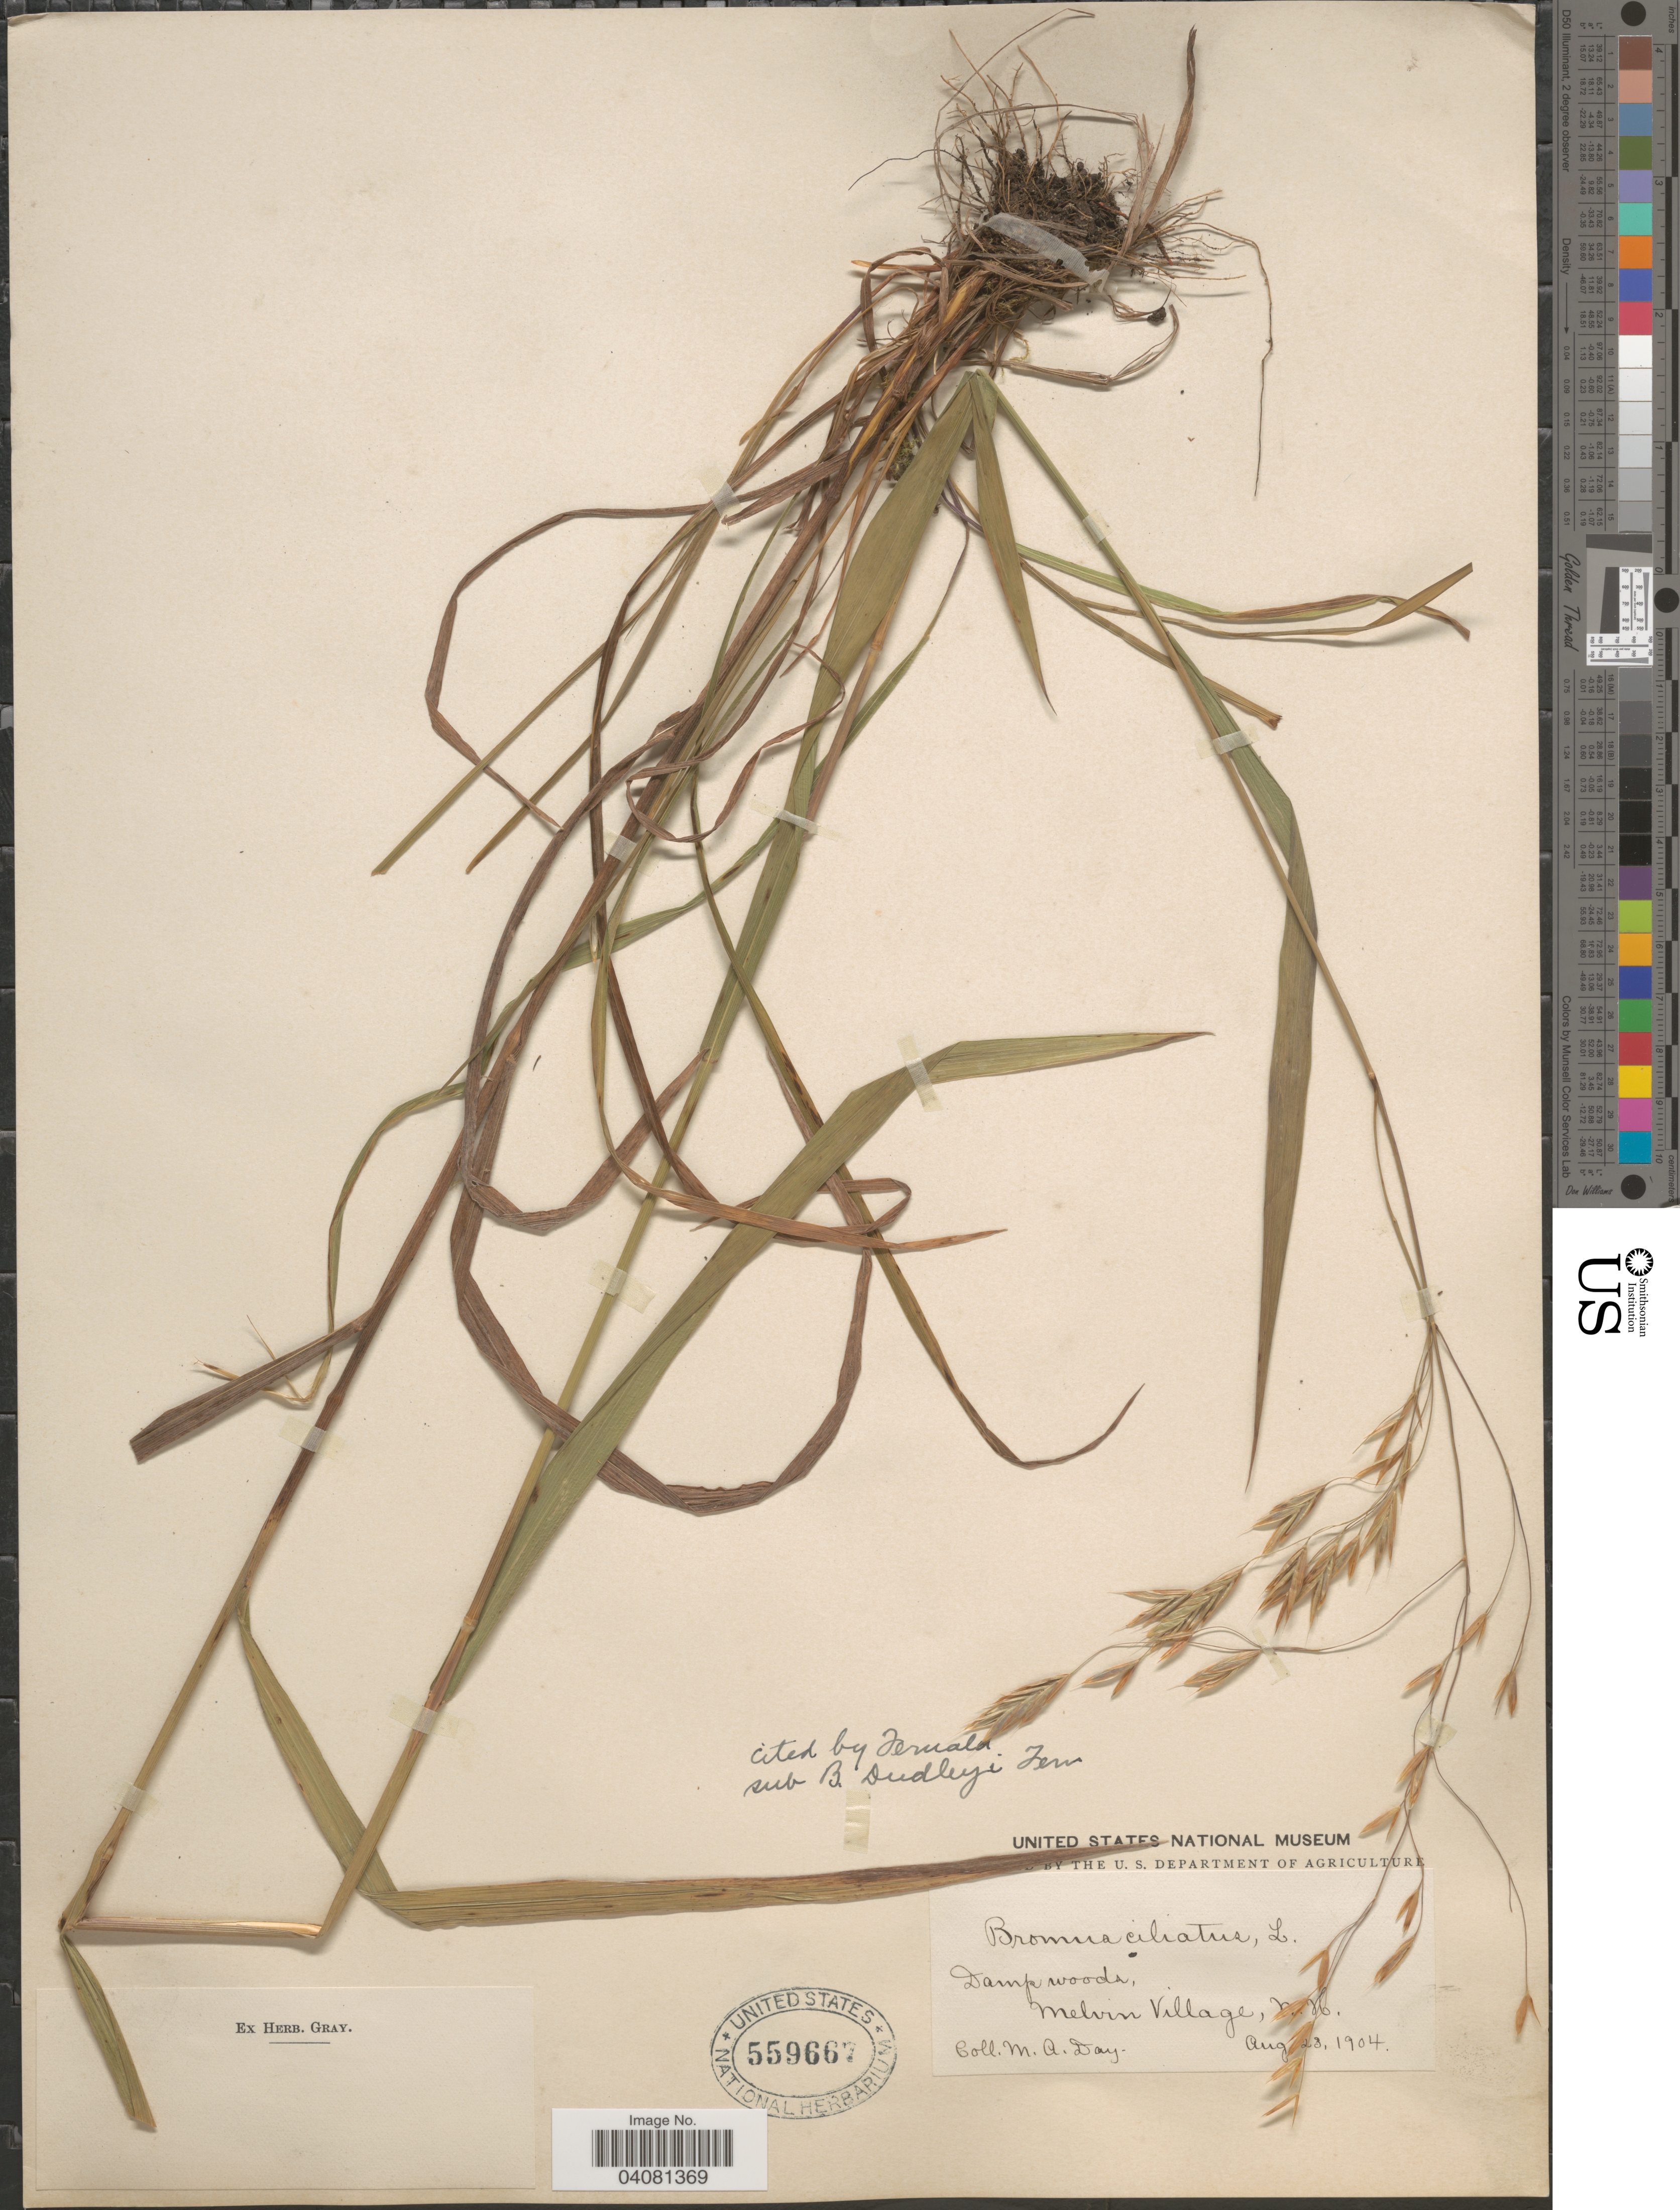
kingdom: Plantae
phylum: Tracheophyta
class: Liliopsida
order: Poales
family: Poaceae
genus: Bromus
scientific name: Bromus ciliatus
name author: L.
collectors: M. Day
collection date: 1904-08-23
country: United States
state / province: New Hampshire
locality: Damp woods, Melvin Village.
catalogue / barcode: US 559667